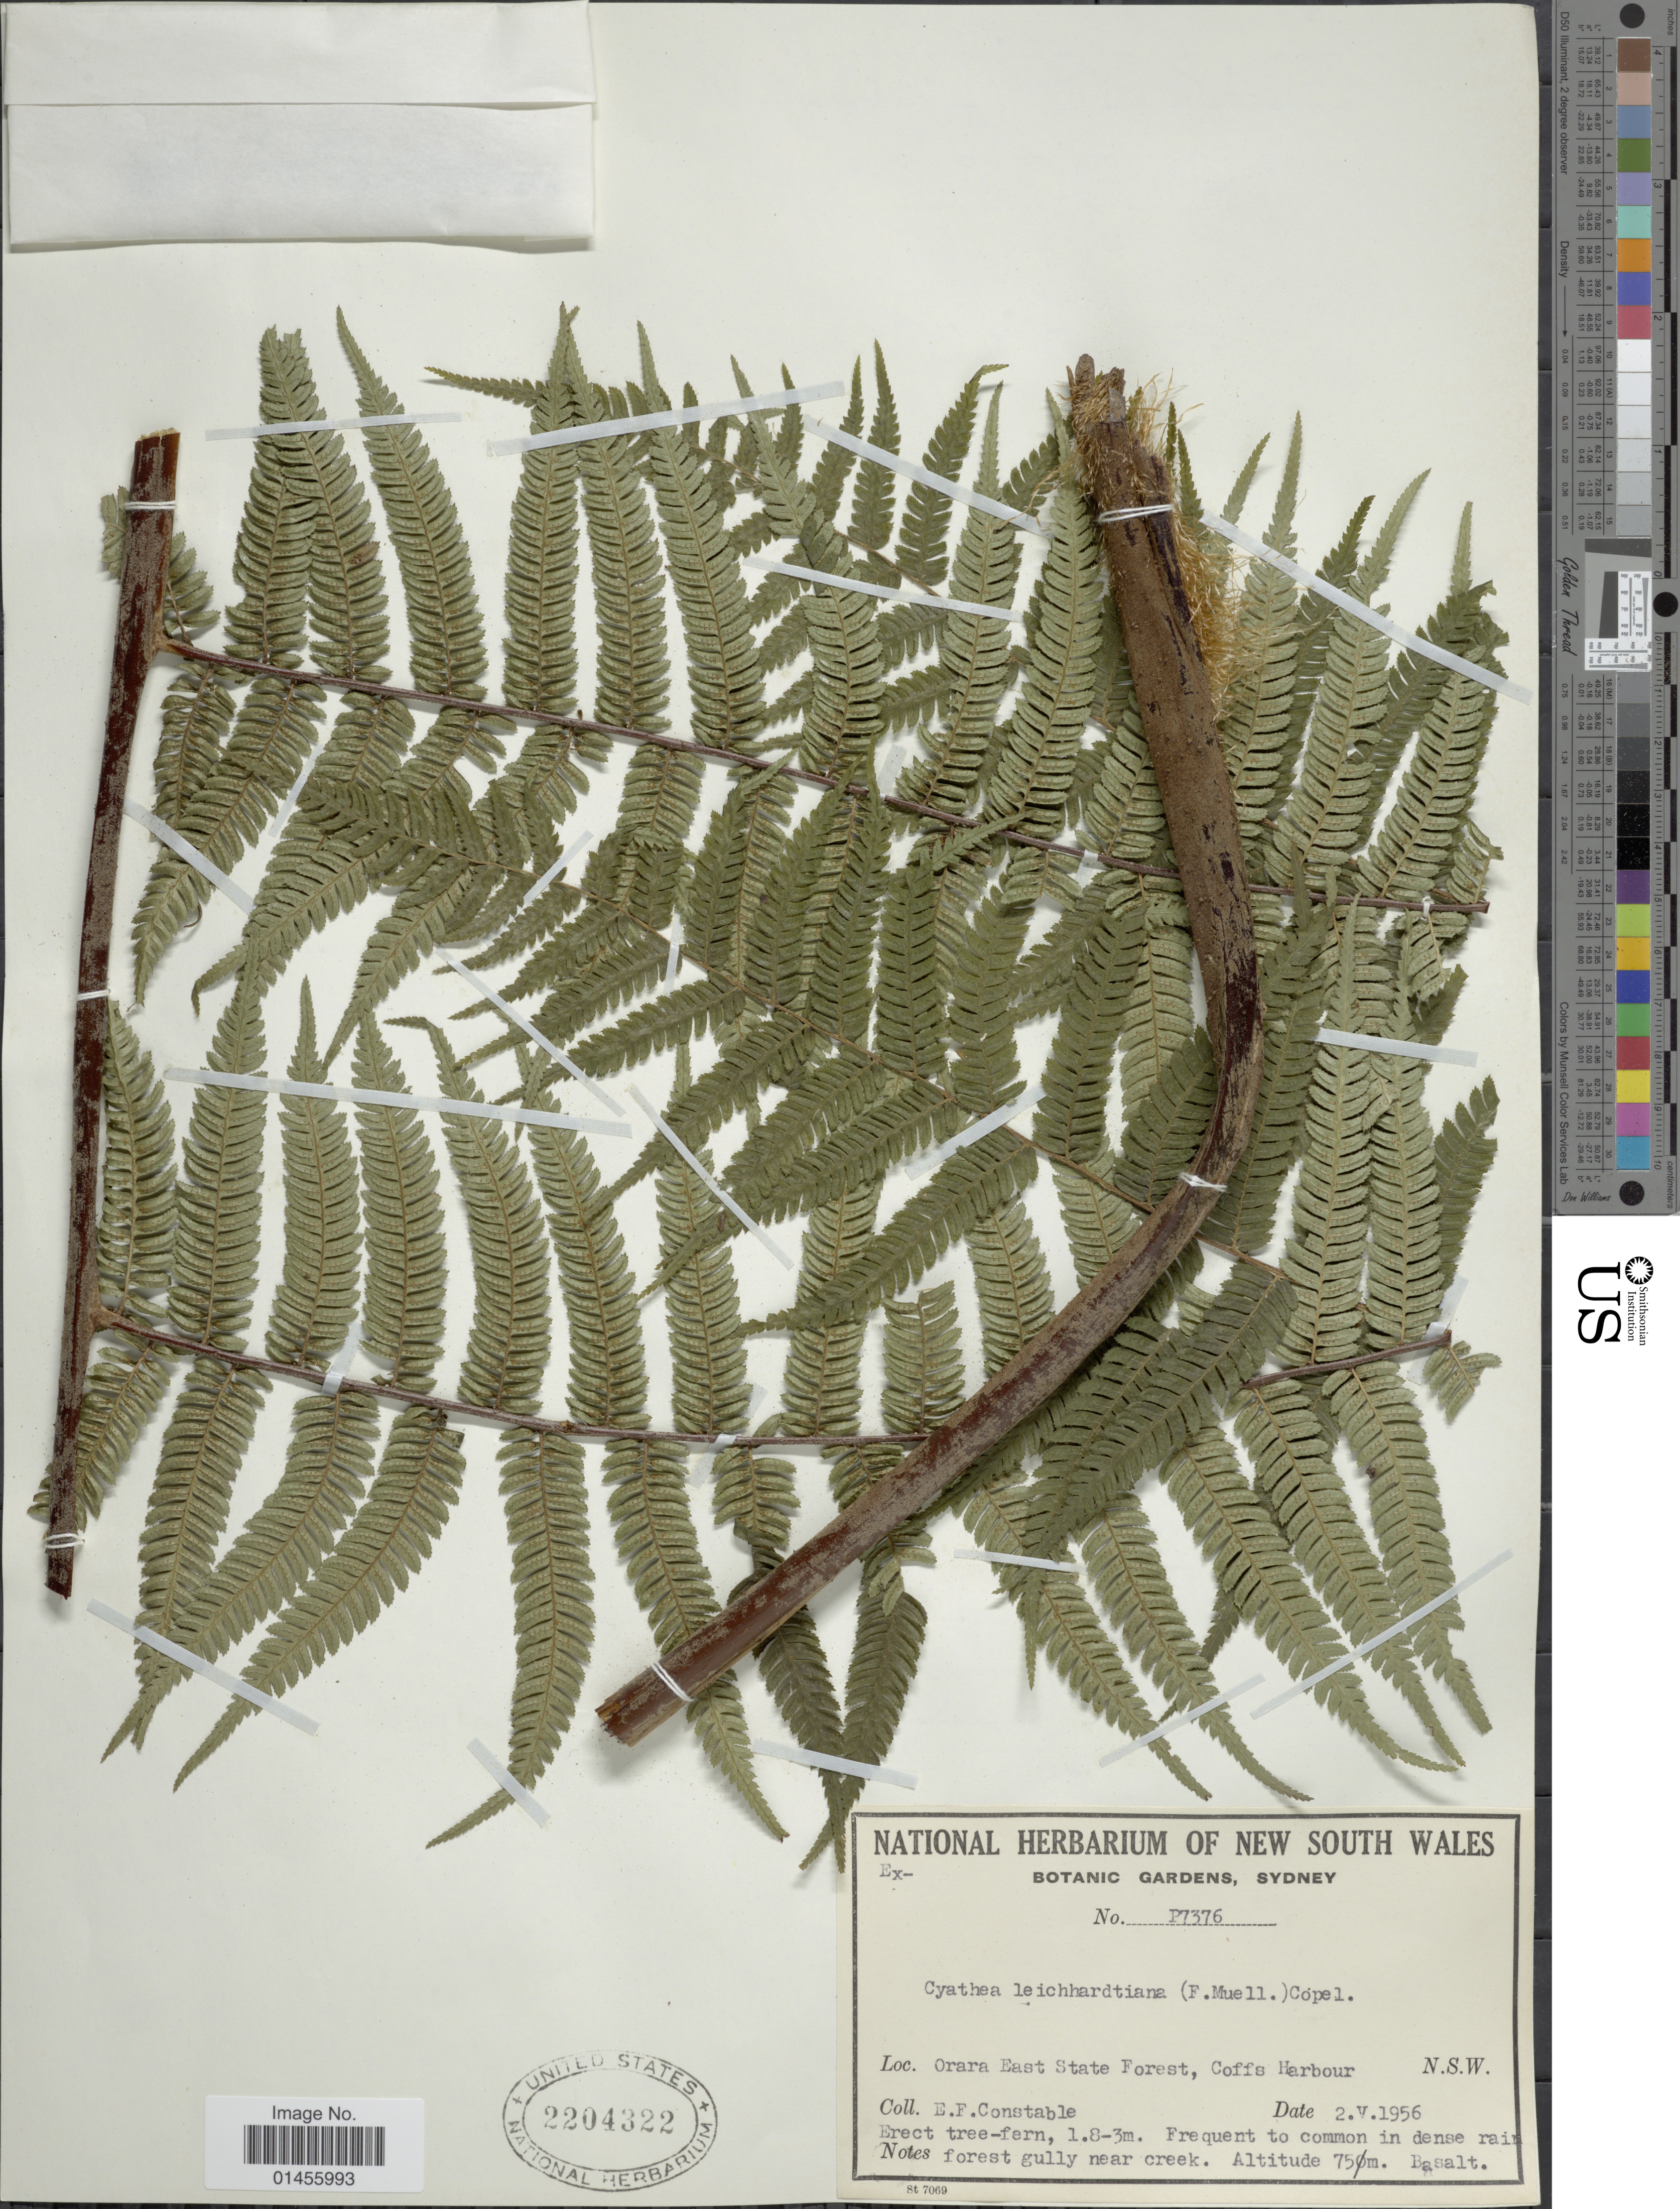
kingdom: Plantae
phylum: Tracheophyta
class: Polypodiopsida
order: Cyatheales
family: Cyatheaceae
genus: Alsophila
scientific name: Alsophila australis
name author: R. Br.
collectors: E. F. Constable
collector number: P7376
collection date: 1956-05-02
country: Australia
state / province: New South Wales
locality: Orara East State Forest, Coffs Harbour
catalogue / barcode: US 2204322